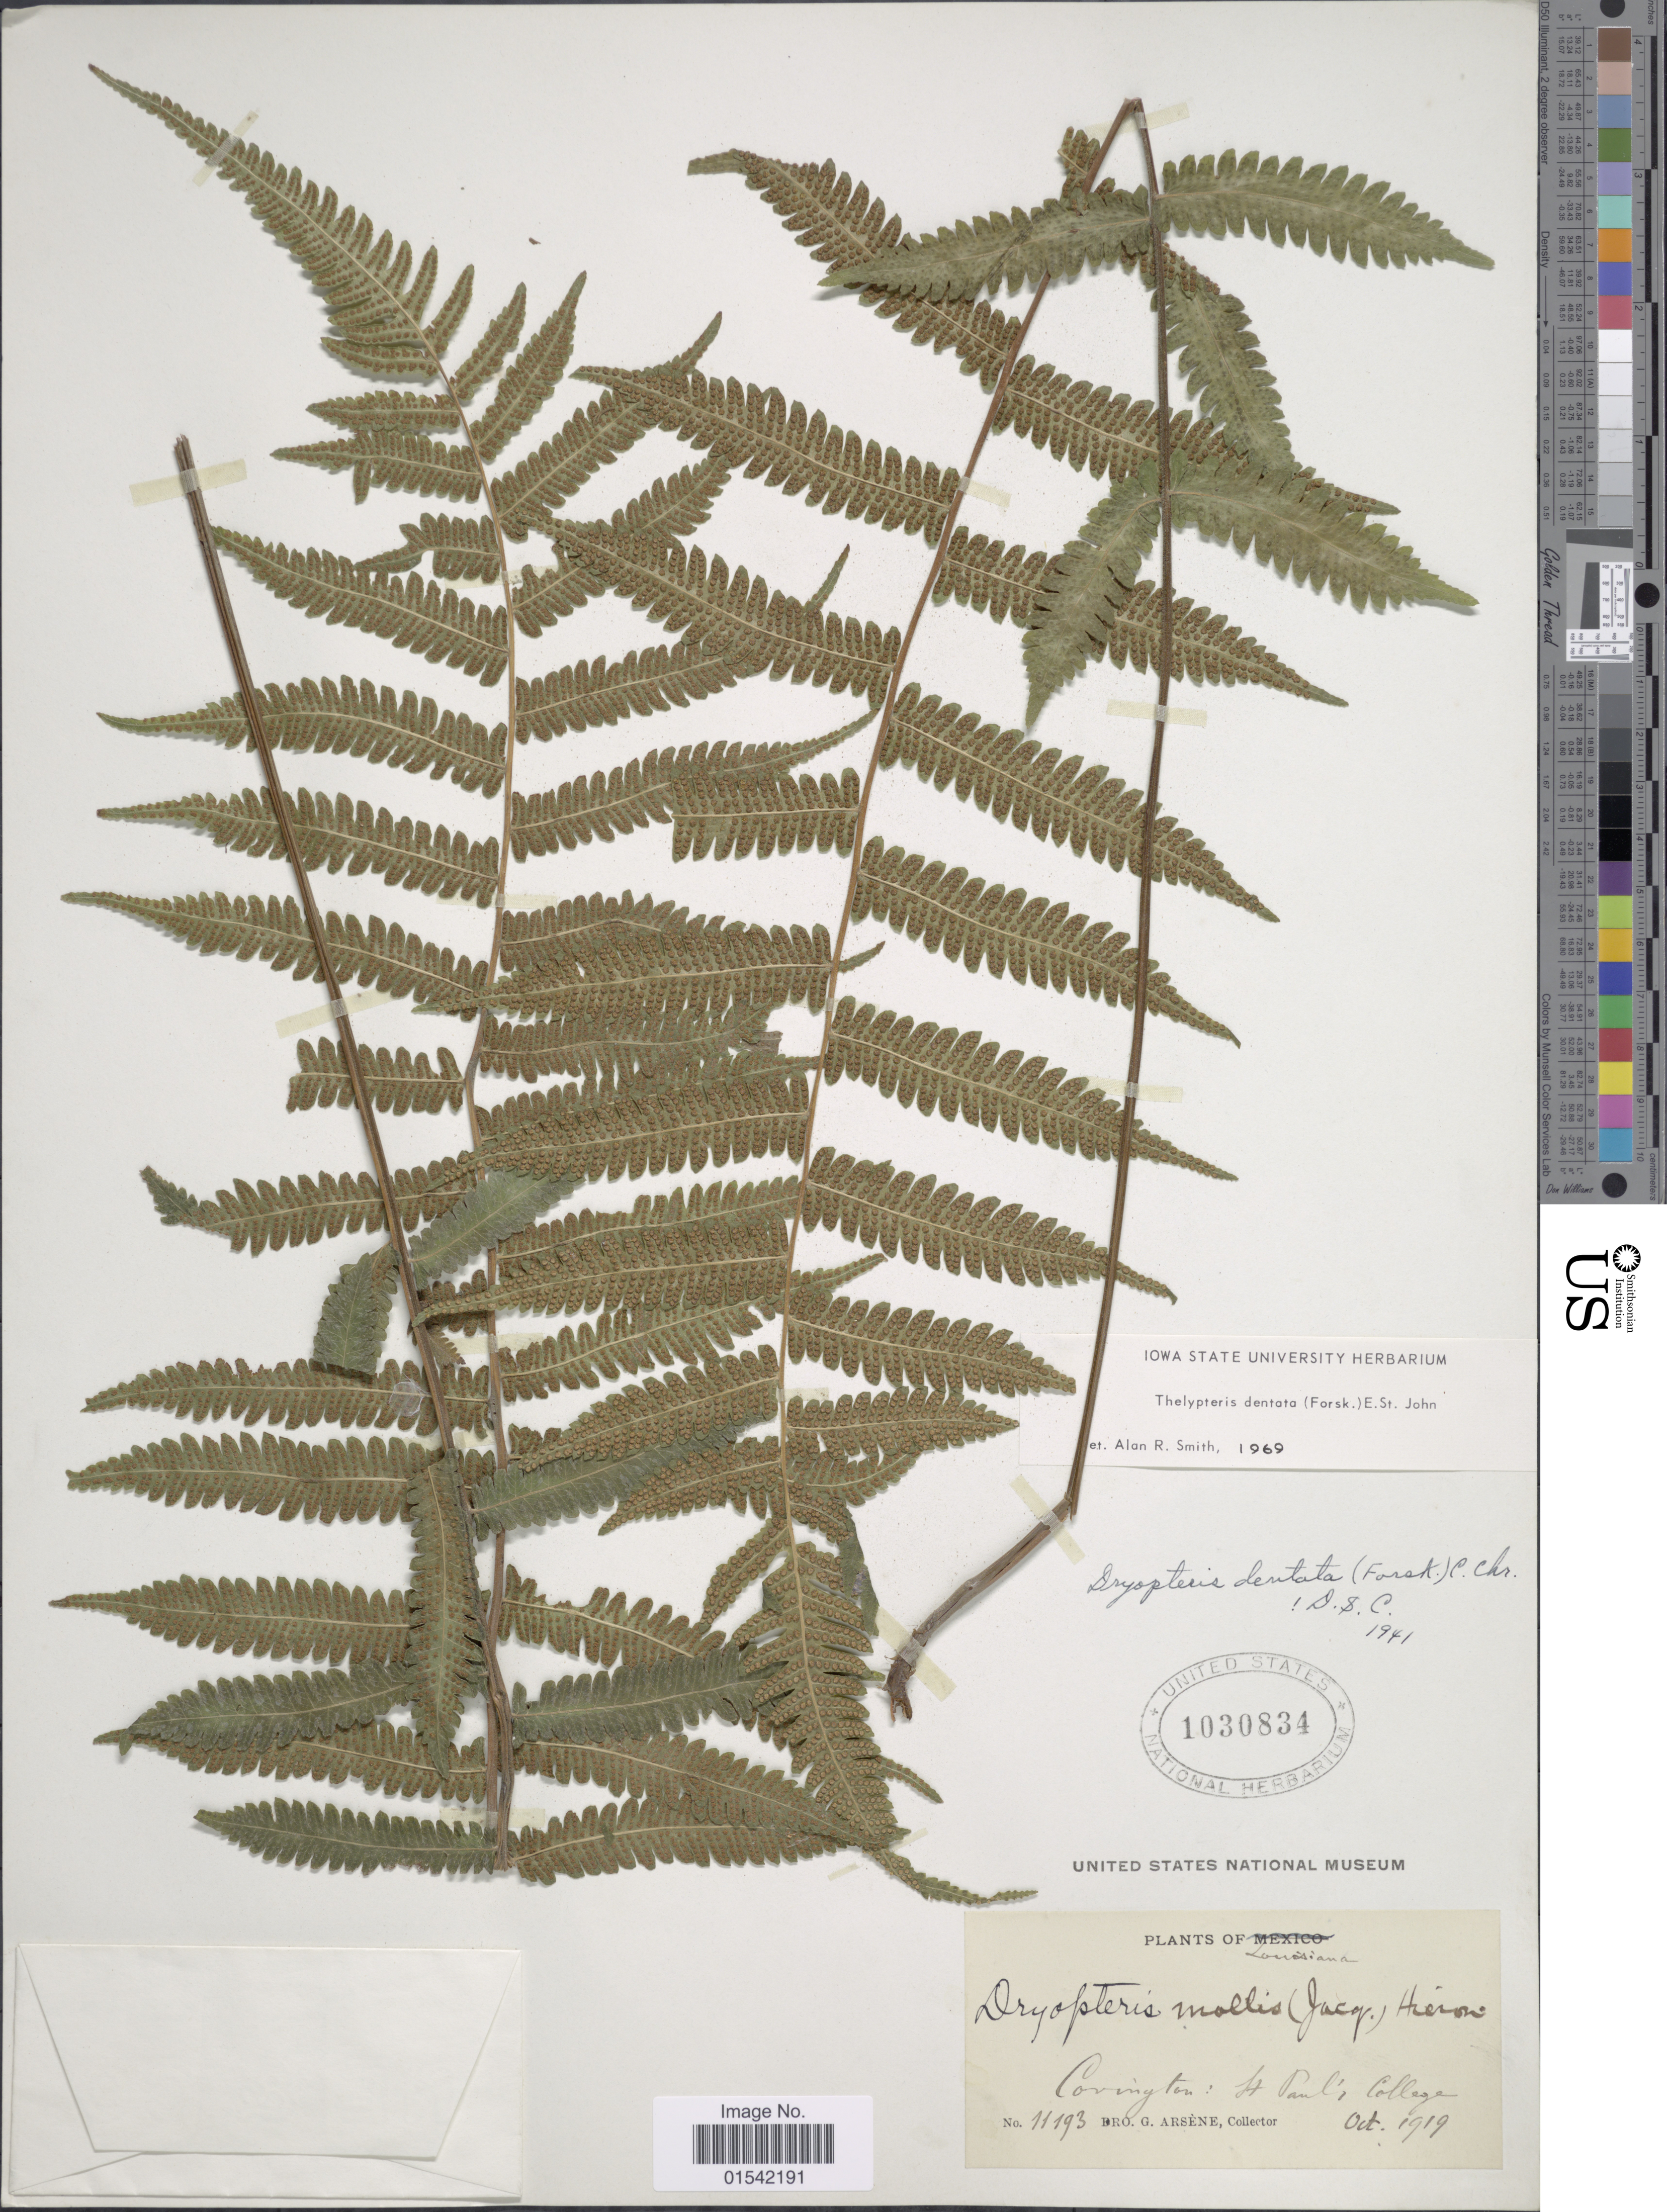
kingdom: Plantae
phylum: Tracheophyta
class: Polypodiopsida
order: Polypodiales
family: Thelypteridaceae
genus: Cyclosorus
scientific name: Cyclosorus quadrangularis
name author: (Fée) Tardieu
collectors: Bro. G. Arsène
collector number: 11193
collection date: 1919-10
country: United States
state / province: Louisiana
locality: Covington: St Paul: College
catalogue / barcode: US 1030834